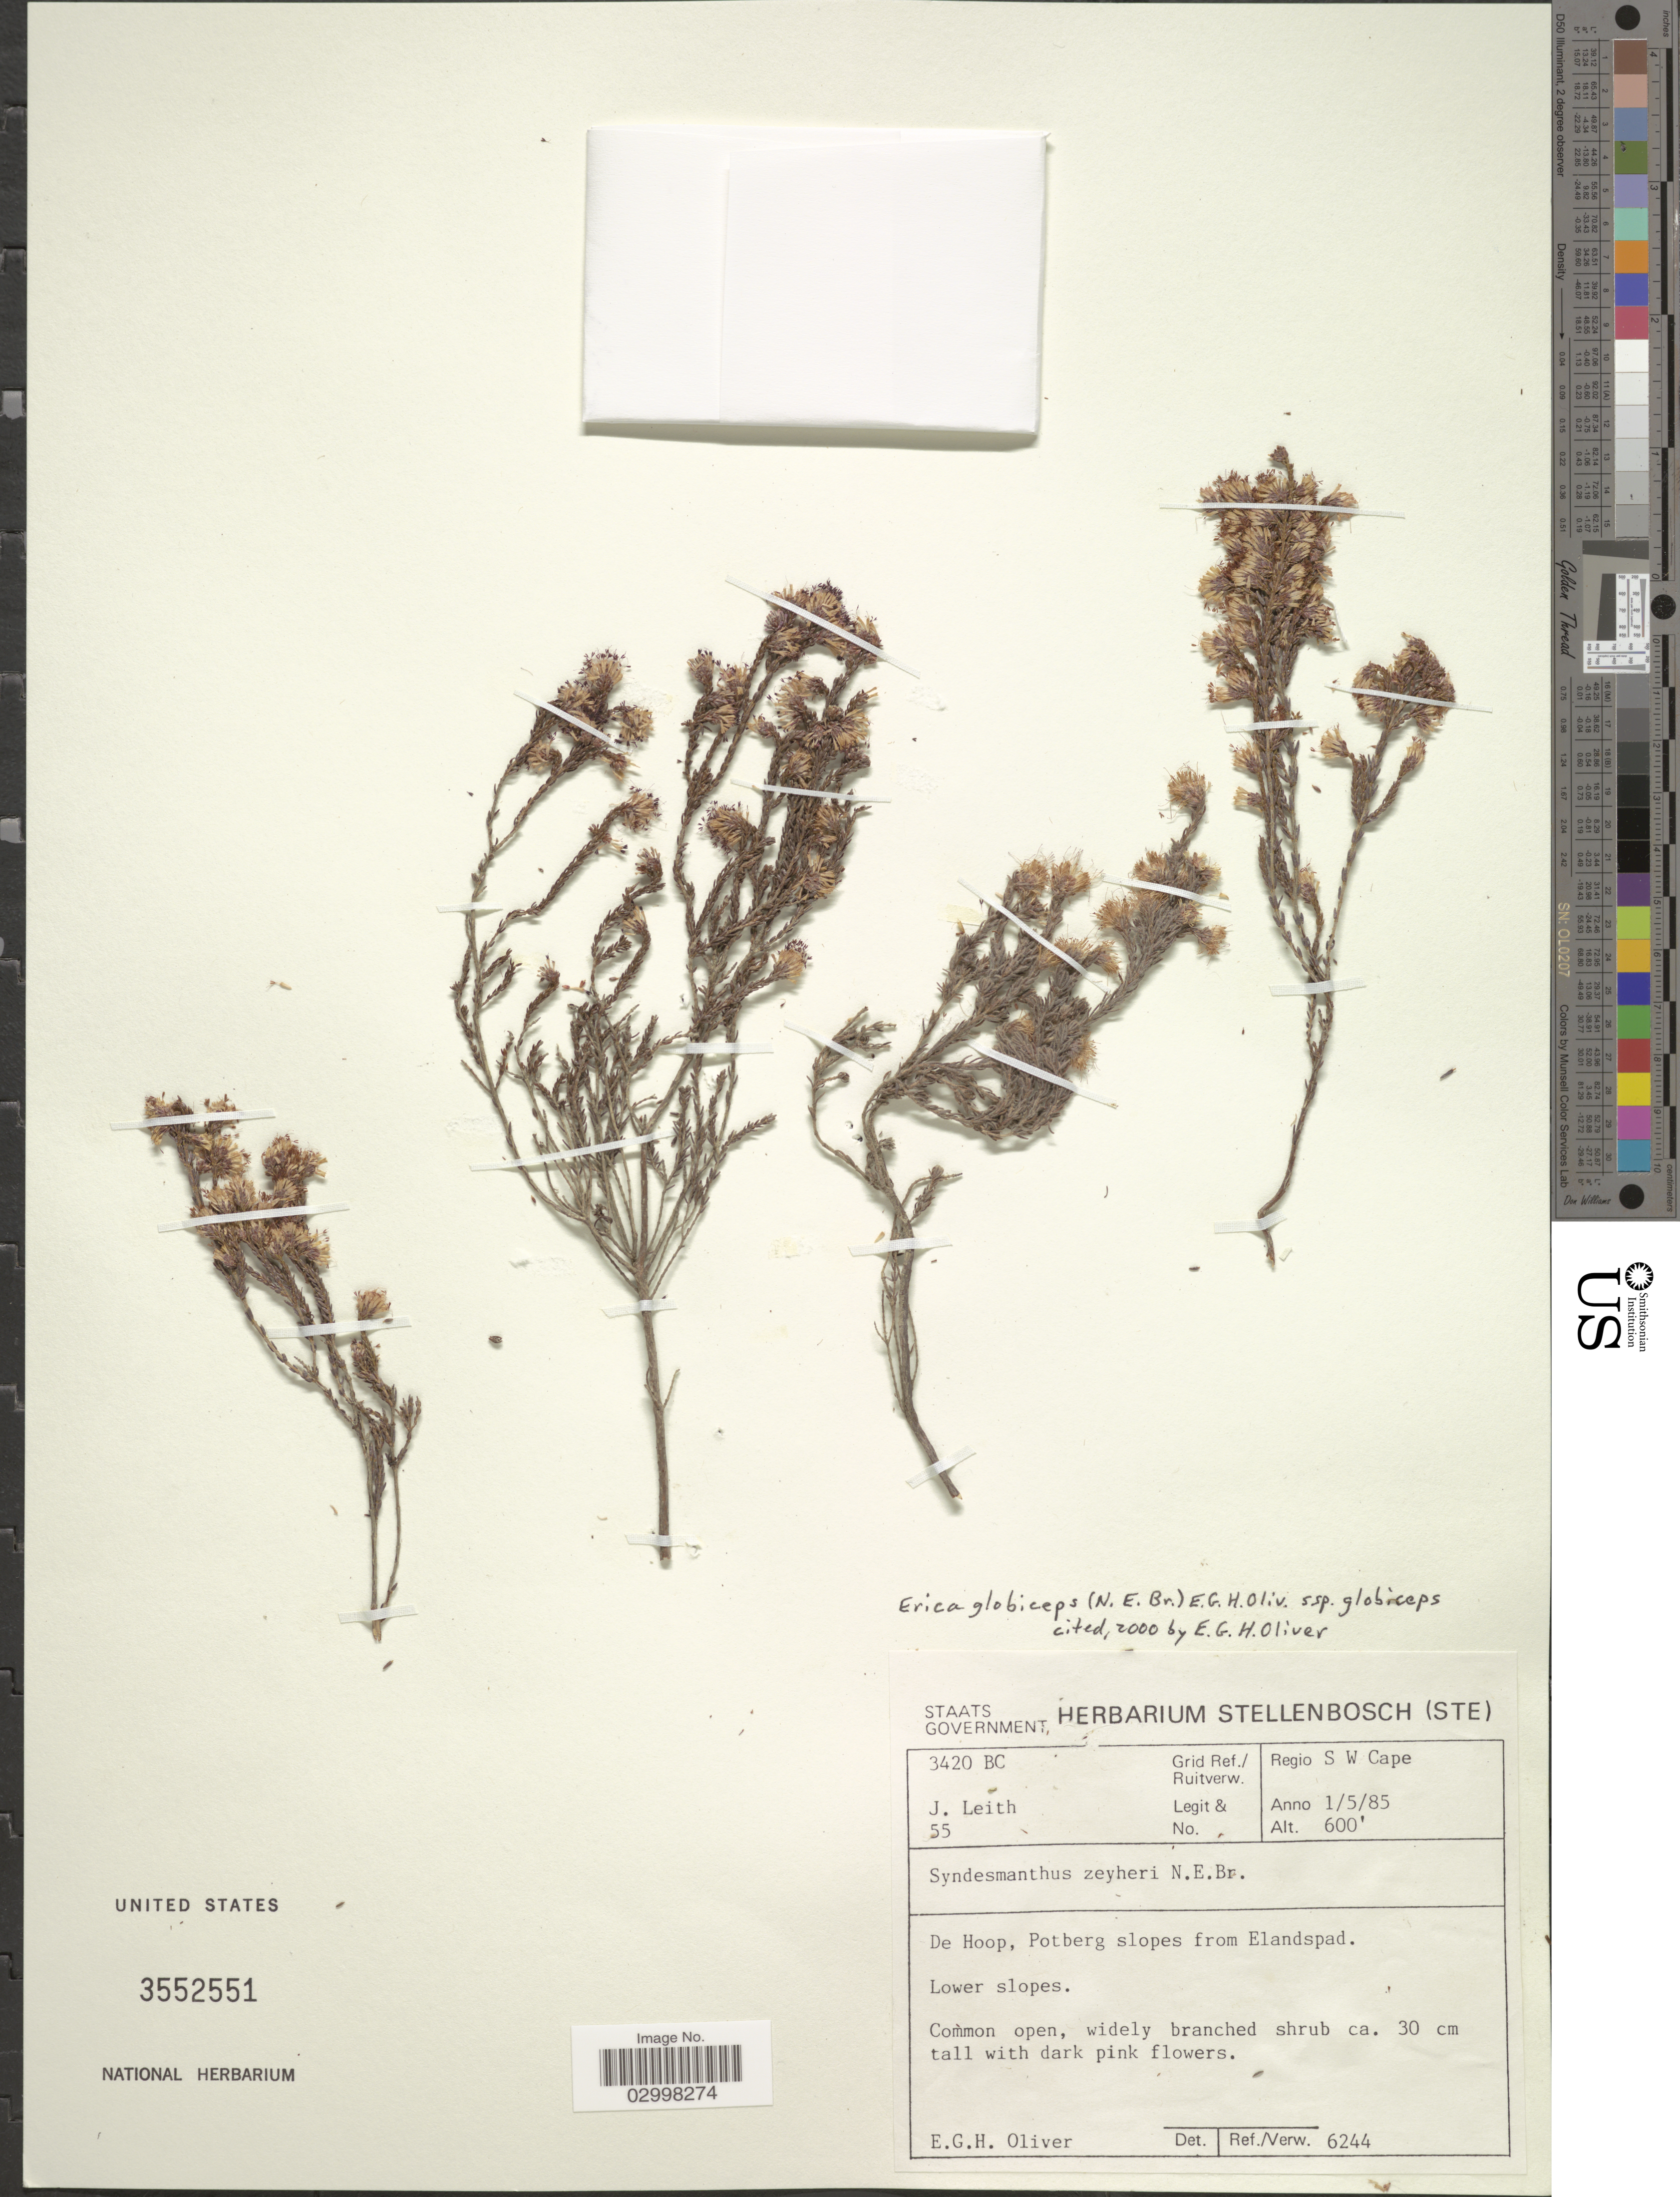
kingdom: Plantae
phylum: Tracheophyta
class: Magnoliopsida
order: Ericales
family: Ericaceae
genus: Erica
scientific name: Erica globiceps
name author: (N.E. Br.) E.G.H. Oliv.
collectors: J. Leithe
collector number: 55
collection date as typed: Transcribed d/m/y: 1/5/85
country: South Africa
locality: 3322 BC Grid Ref./ Ruiterverw. Regio S W Cape. De Hoop, Potberg slopes from Elandspad. Lower slopes.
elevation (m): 183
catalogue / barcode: US 3552551